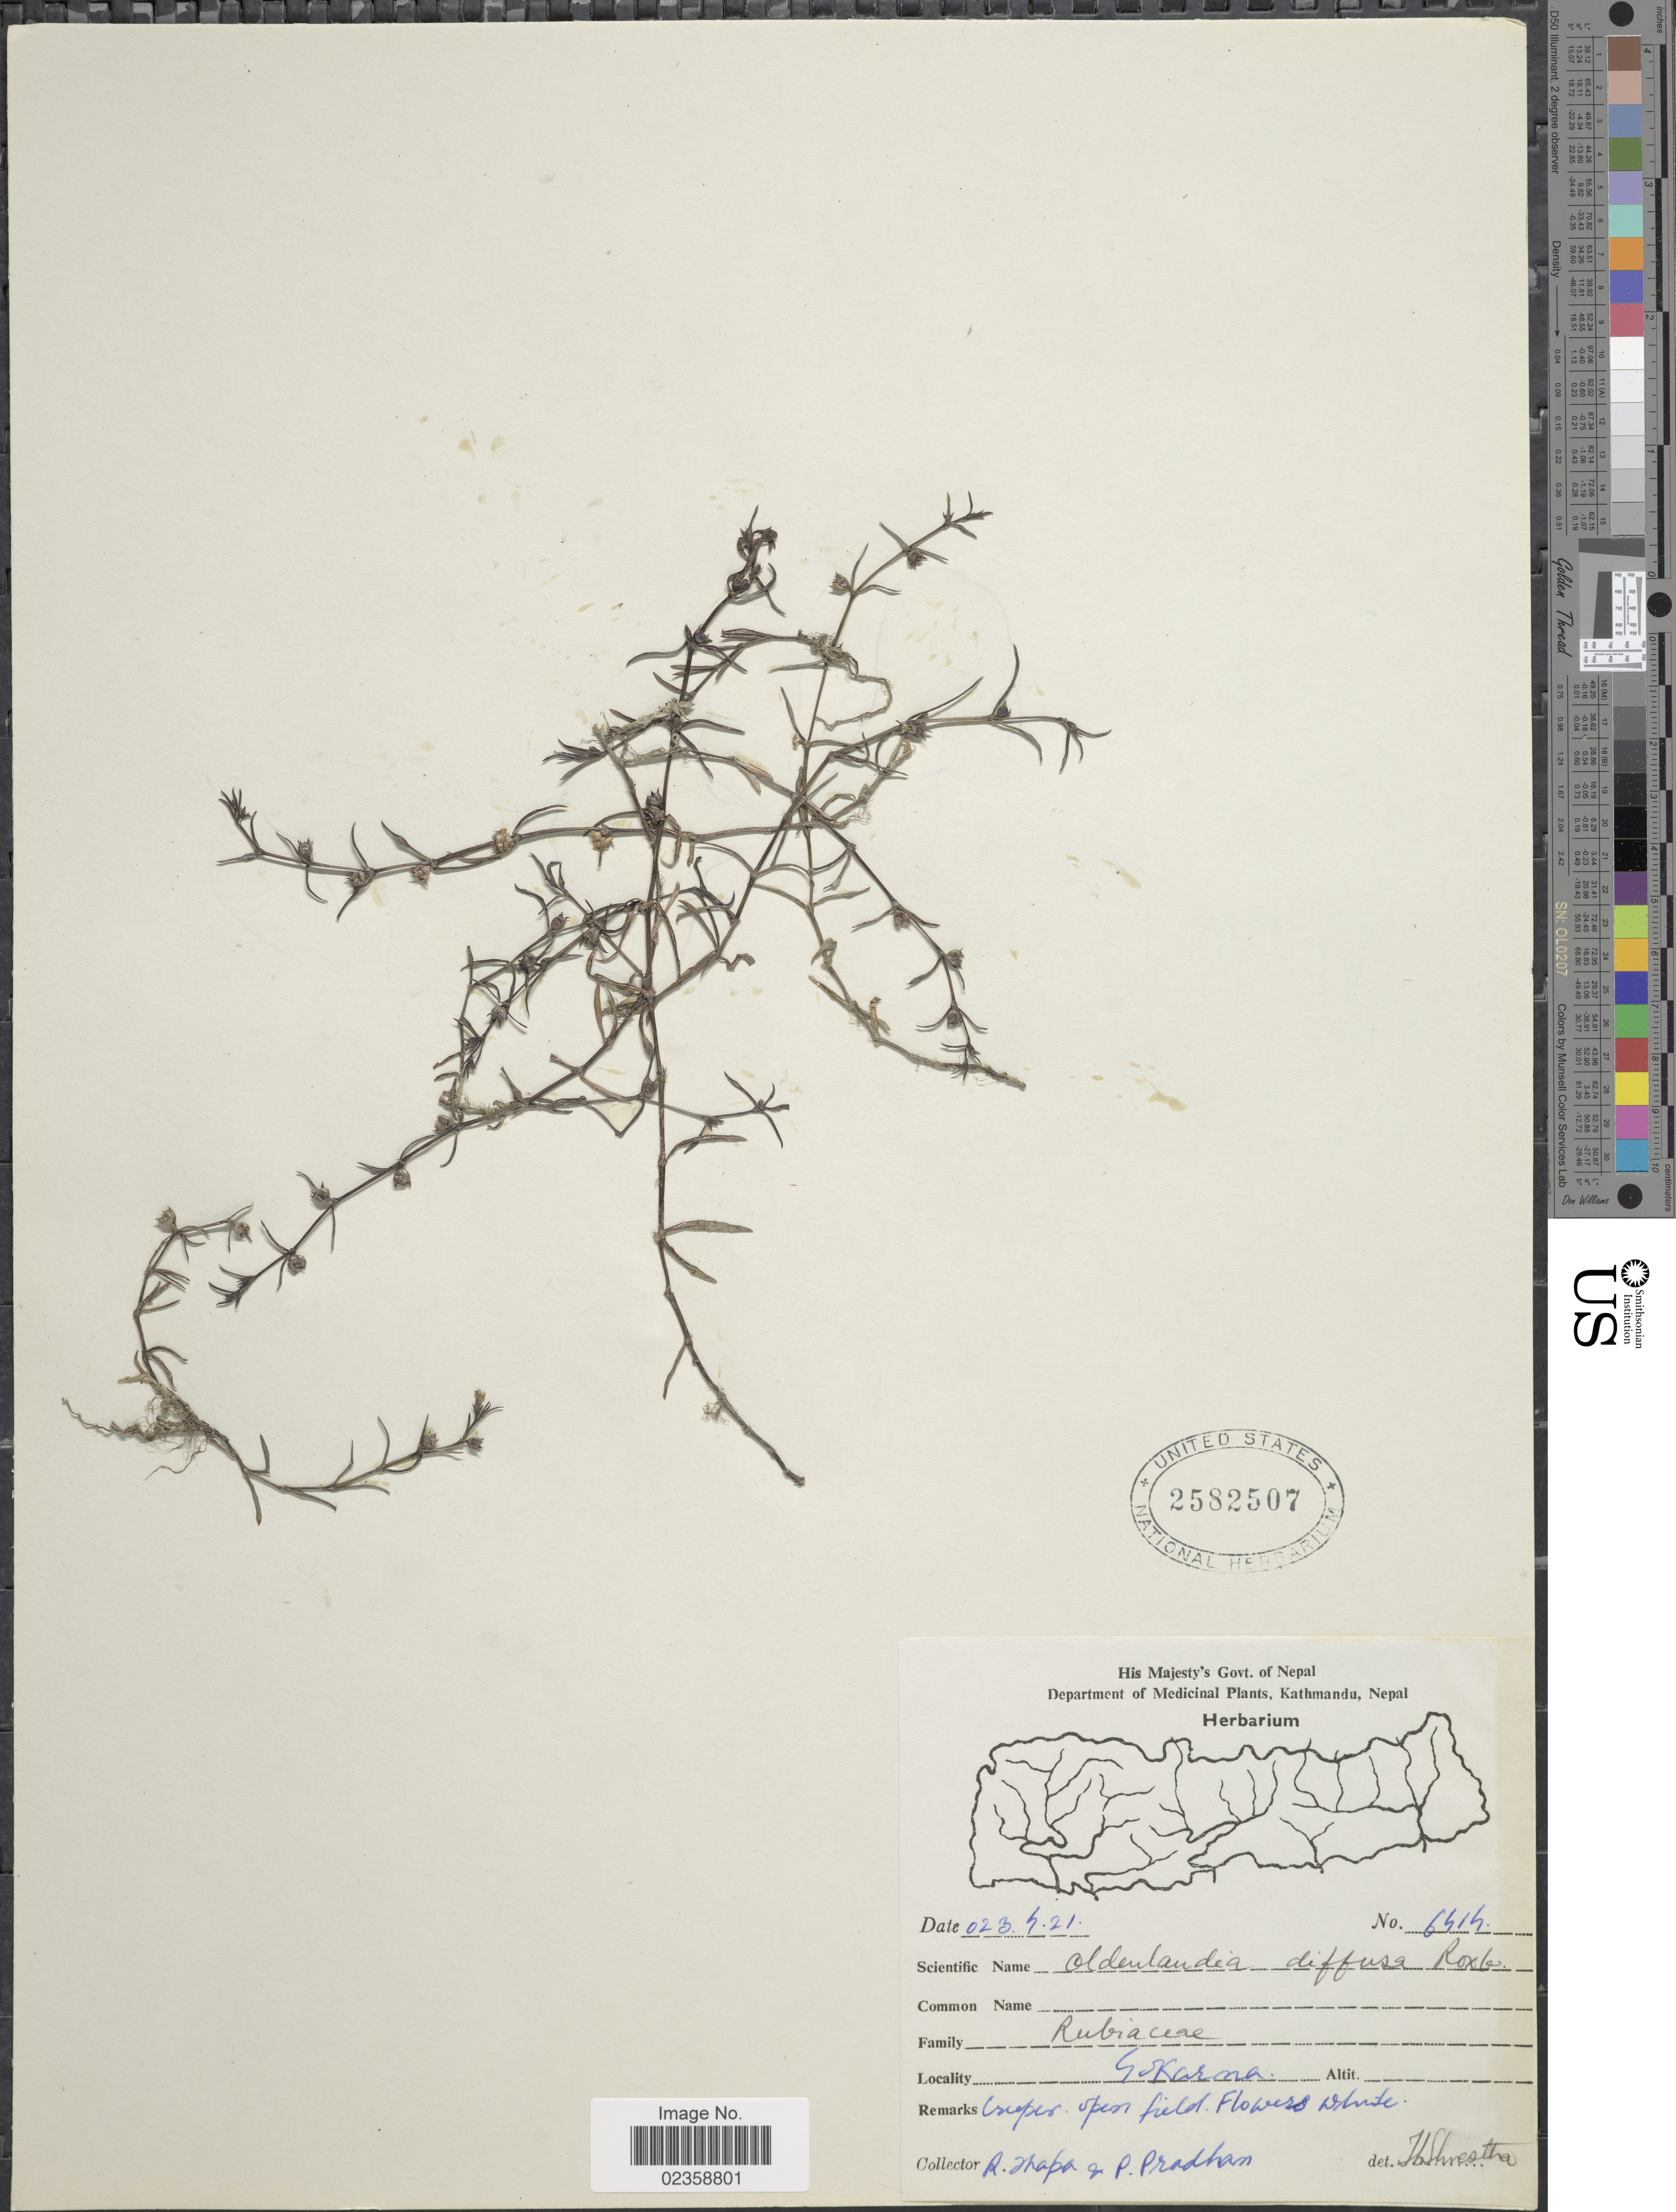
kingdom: Plantae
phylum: Tracheophyta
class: Magnoliopsida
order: Gentianales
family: Rubiaceae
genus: Oldenlandia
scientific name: Oldenlandia diffusa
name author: (Willd.) Roxb.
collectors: R. Thapa & P. Pradhan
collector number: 6414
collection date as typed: Transcribed d/m/y: 23/5/21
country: Nepal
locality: Gokarna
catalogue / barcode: US 2582507